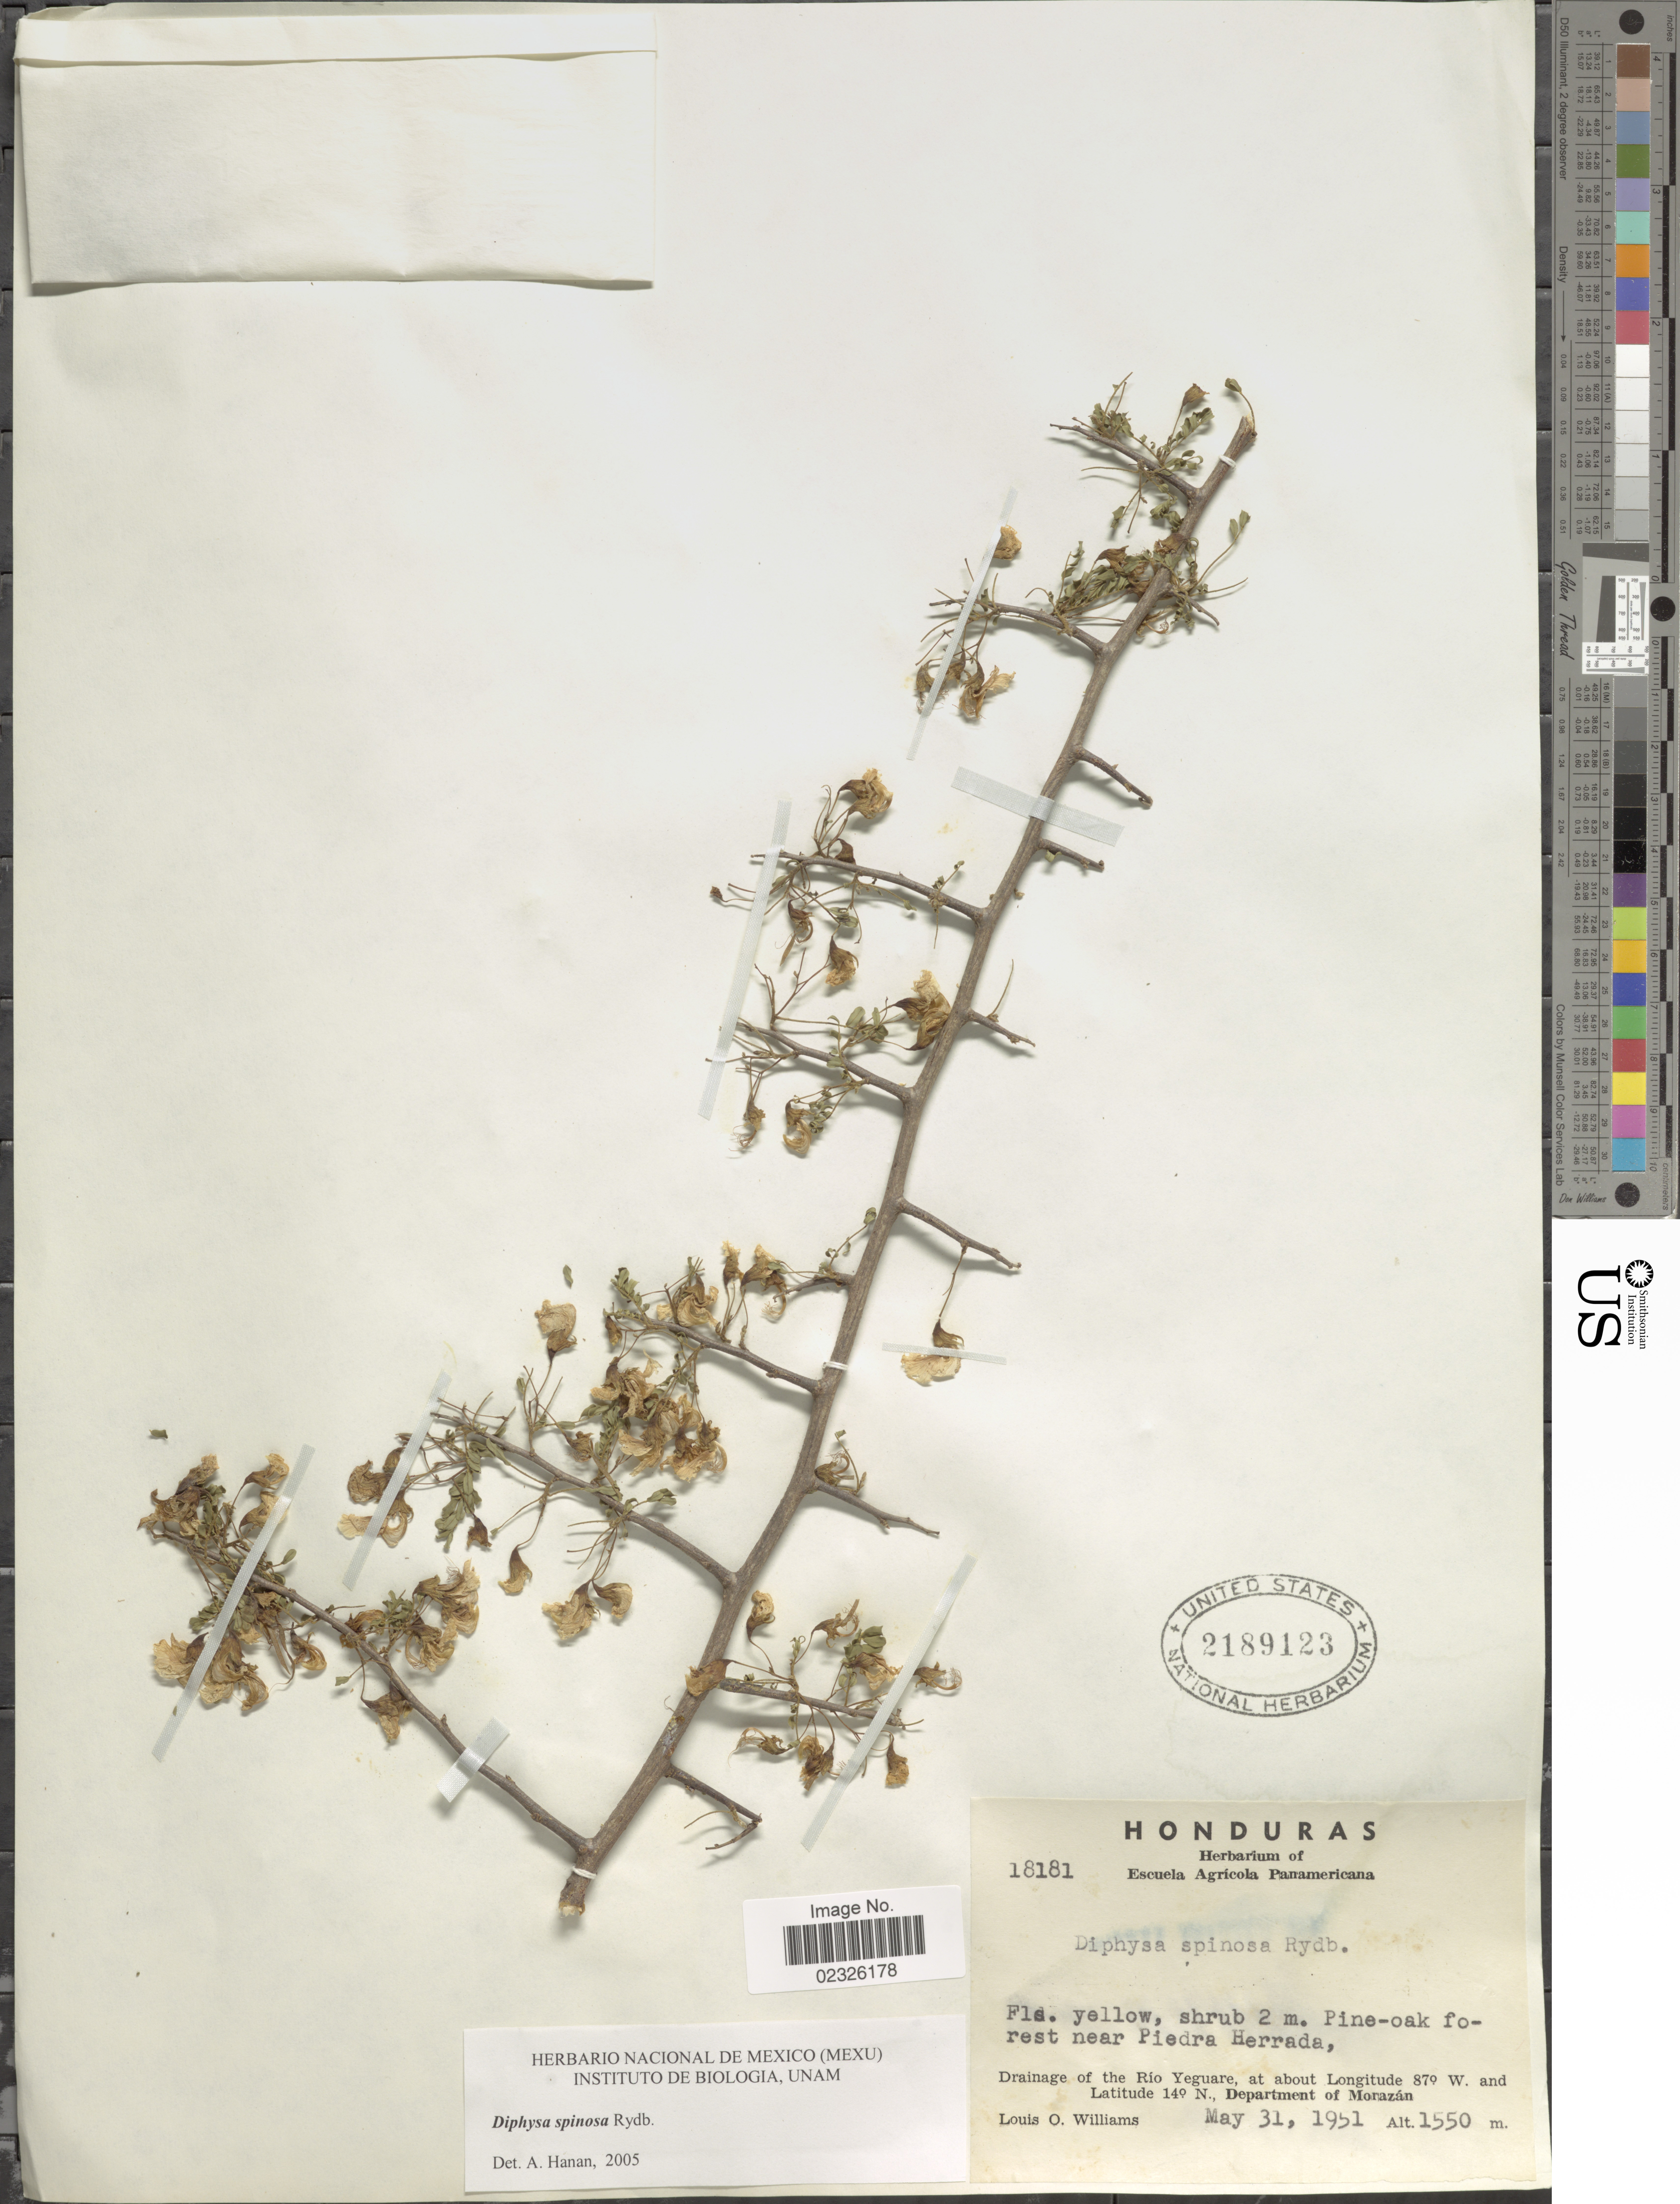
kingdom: Plantae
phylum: Tracheophyta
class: Magnoliopsida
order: Fabales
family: Fabaceae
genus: Diphysa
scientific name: Diphysa spinosa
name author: Rydb.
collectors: L. O. Williams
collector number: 18181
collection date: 1951-05-31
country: Honduras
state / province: Fco. Morazán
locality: Pine-oak forest near Piedra Herrada, Drainage of the Río Yeguare., Department of Morazán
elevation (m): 1550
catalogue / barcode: US 2189123